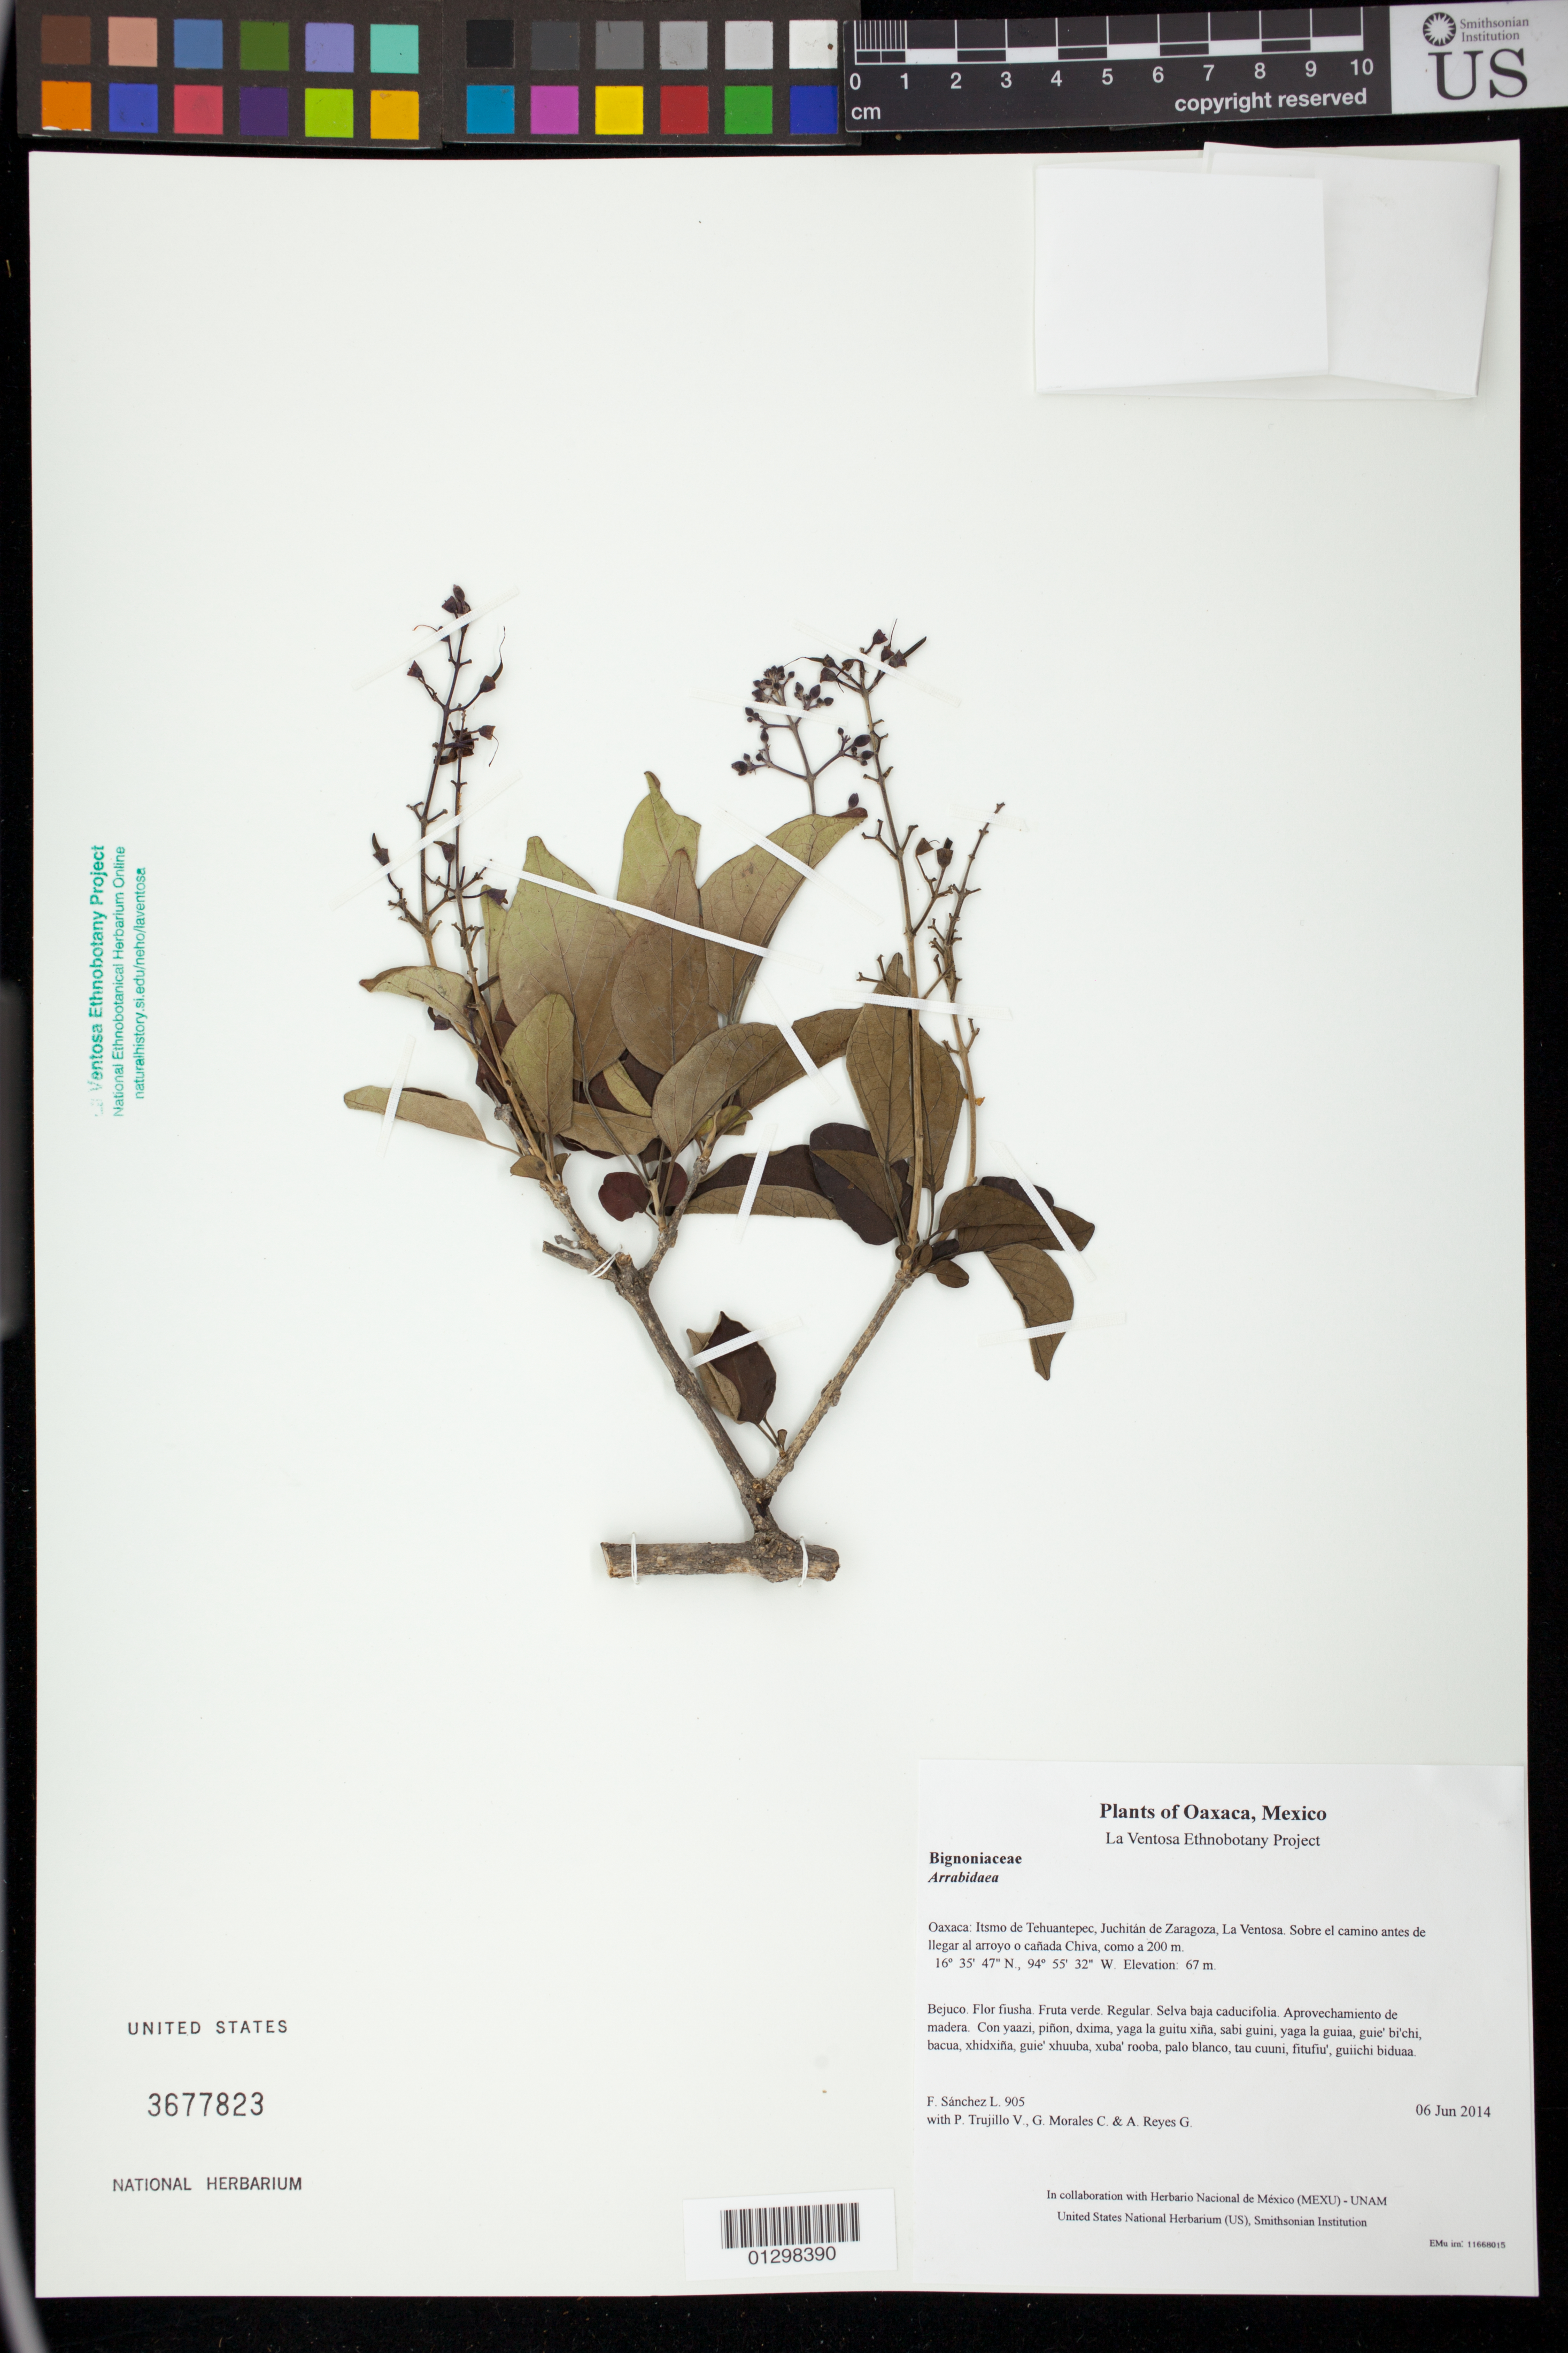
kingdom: Plantae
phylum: Tracheophyta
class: Magnoliopsida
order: Lamiales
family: Bignoniaceae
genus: Fridericia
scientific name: Fridericia pubescens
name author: (L.) L.G. Lohmann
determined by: Velasco G., Kenia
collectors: F. Sánchez L., P. Trujillo V., G. Morales C. & A. Reyes G.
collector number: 905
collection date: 2014-06-06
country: Mexico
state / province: Oaxaca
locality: Itsmo de Tehuantepec, Juchitán de Zaragoza, La Ventosa. Sobre el camino antes de llegar al arroyo o cañada Chiva, como a 200 m.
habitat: Selva baja caducifolia. Aprovechamiento de madera.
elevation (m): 67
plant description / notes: JEBOT, MEXU, SERO, US; Luba'. Guie' fiusha. Cuaananaxhi naga'. Nuu.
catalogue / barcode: US 3677823